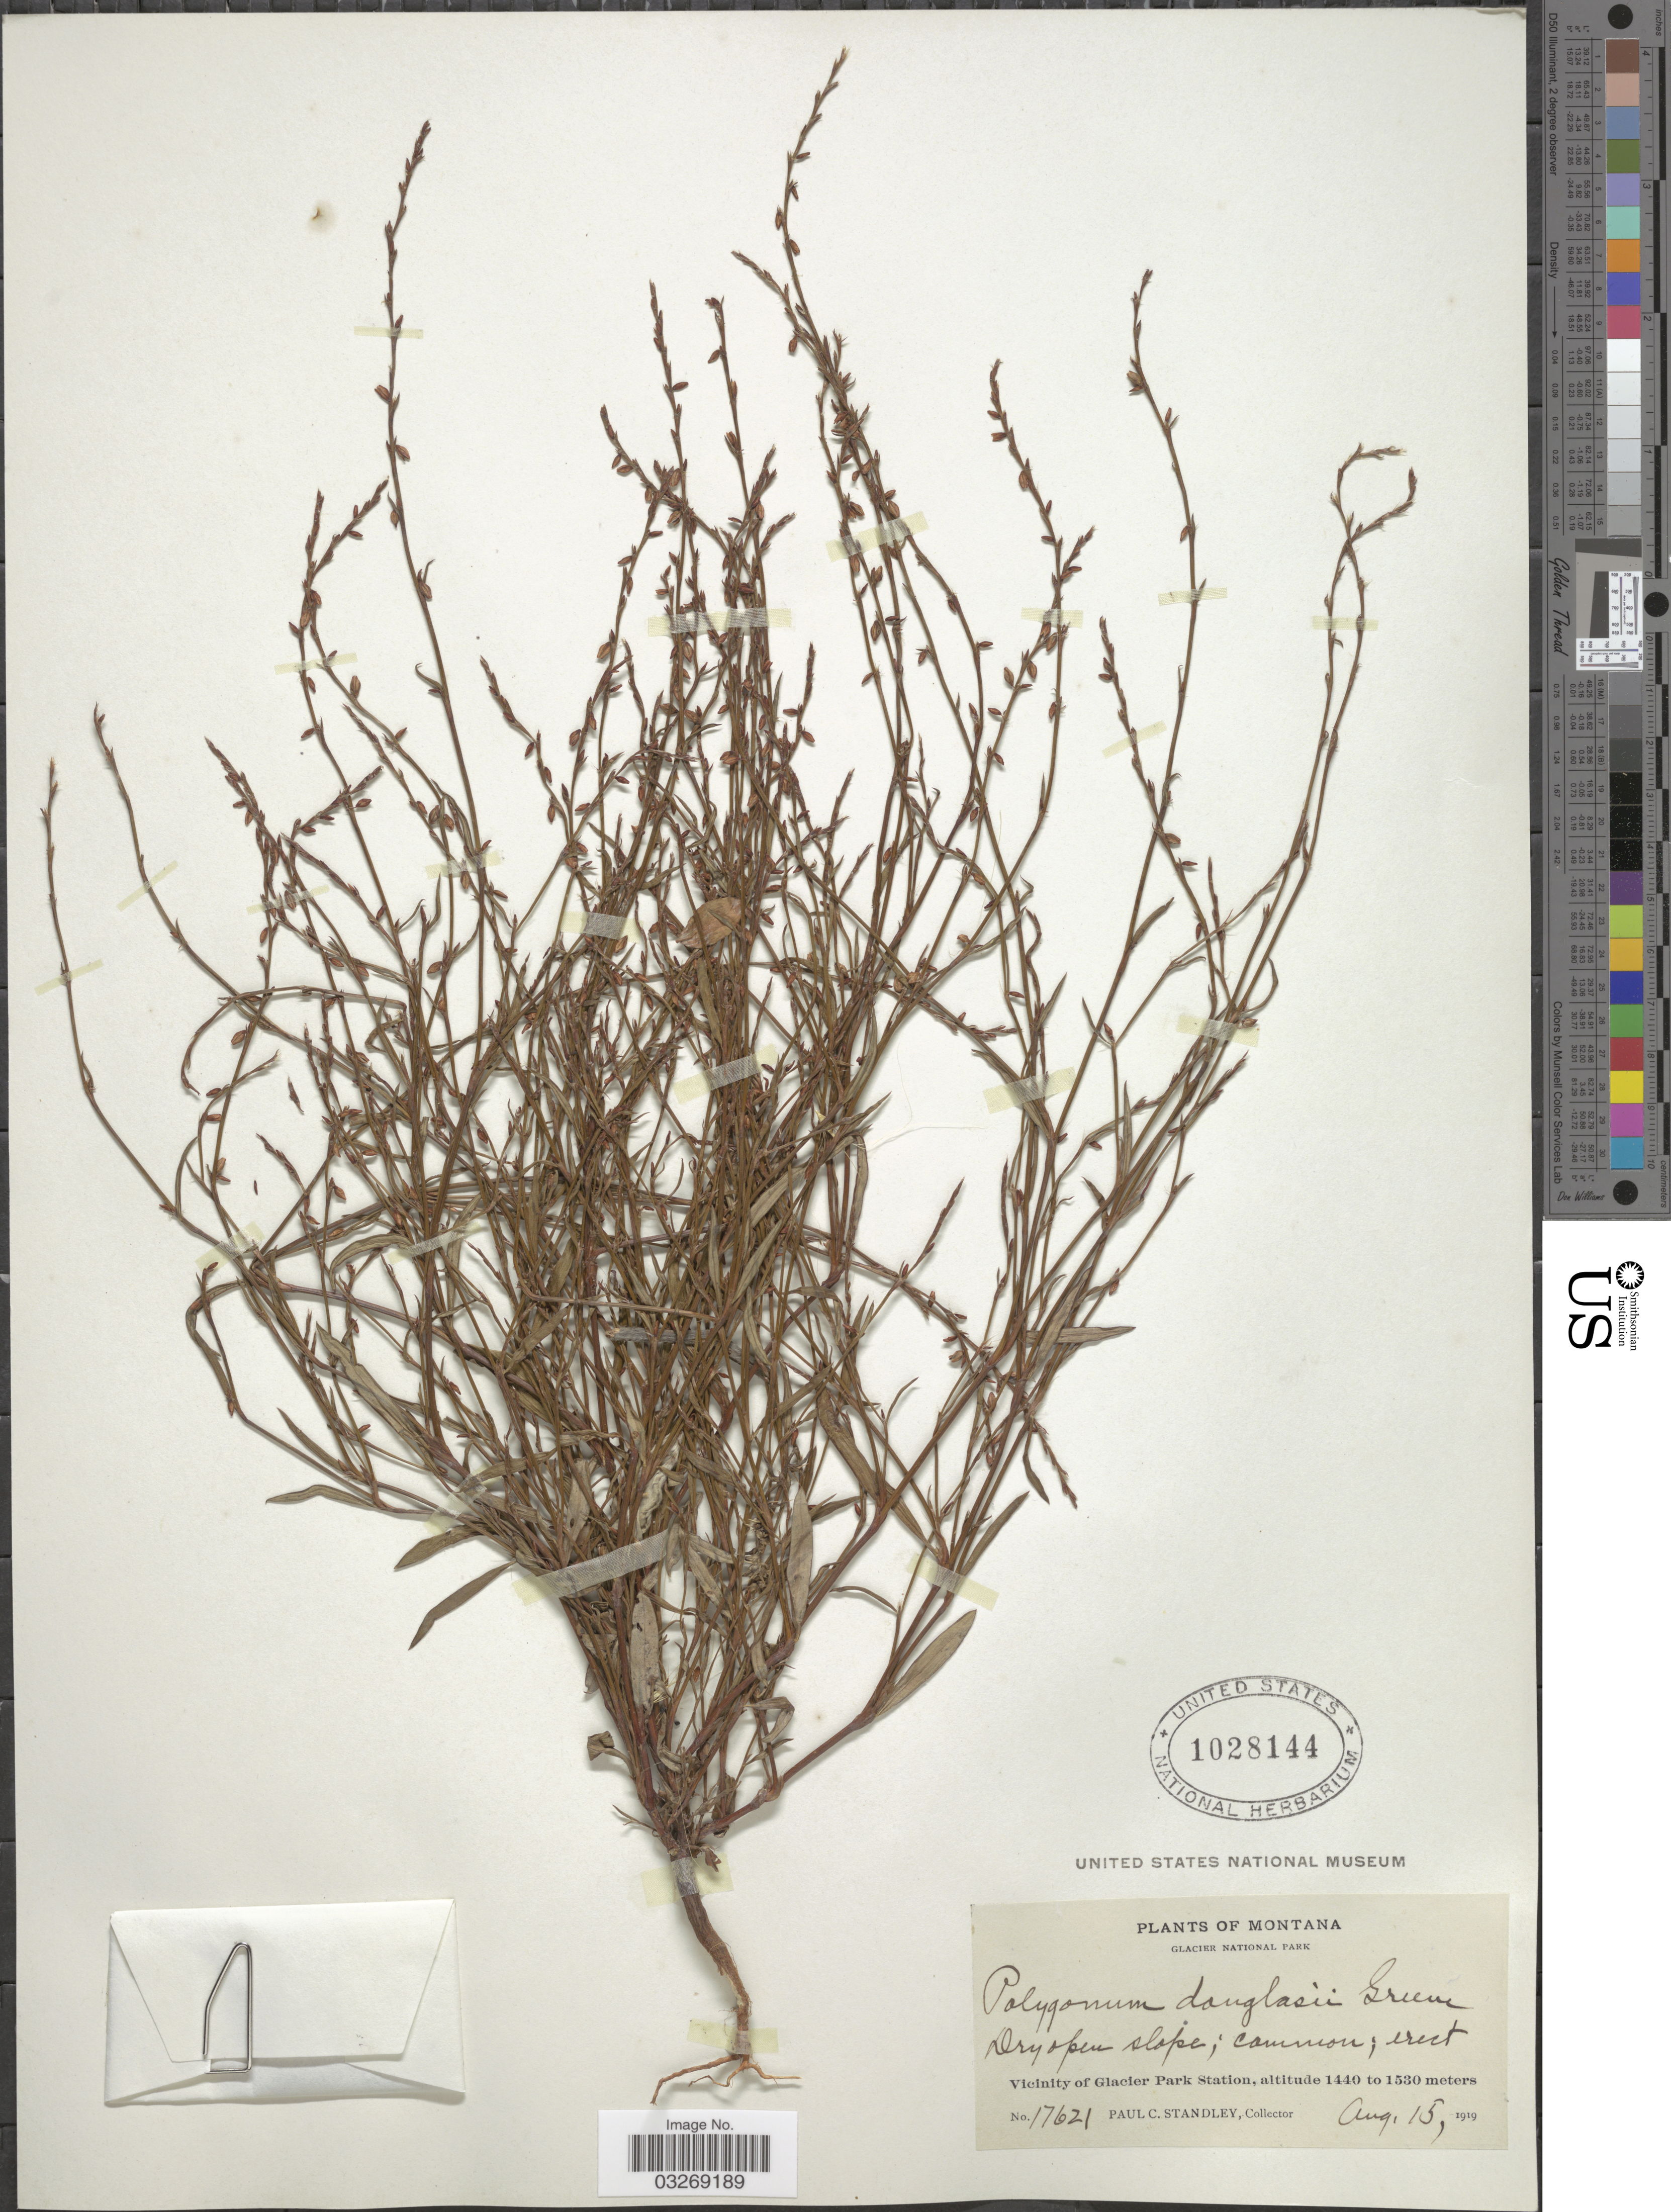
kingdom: Plantae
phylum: Tracheophyta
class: Magnoliopsida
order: Caryophyllales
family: Polygonaceae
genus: Polygonum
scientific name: Polygonum douglasii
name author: Greene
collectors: P. C. Standley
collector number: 17621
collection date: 1919-08-15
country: United States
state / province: Montana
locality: Glacier National Park. Vicinity of Glacier Park Station.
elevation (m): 1440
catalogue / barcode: US 1028144